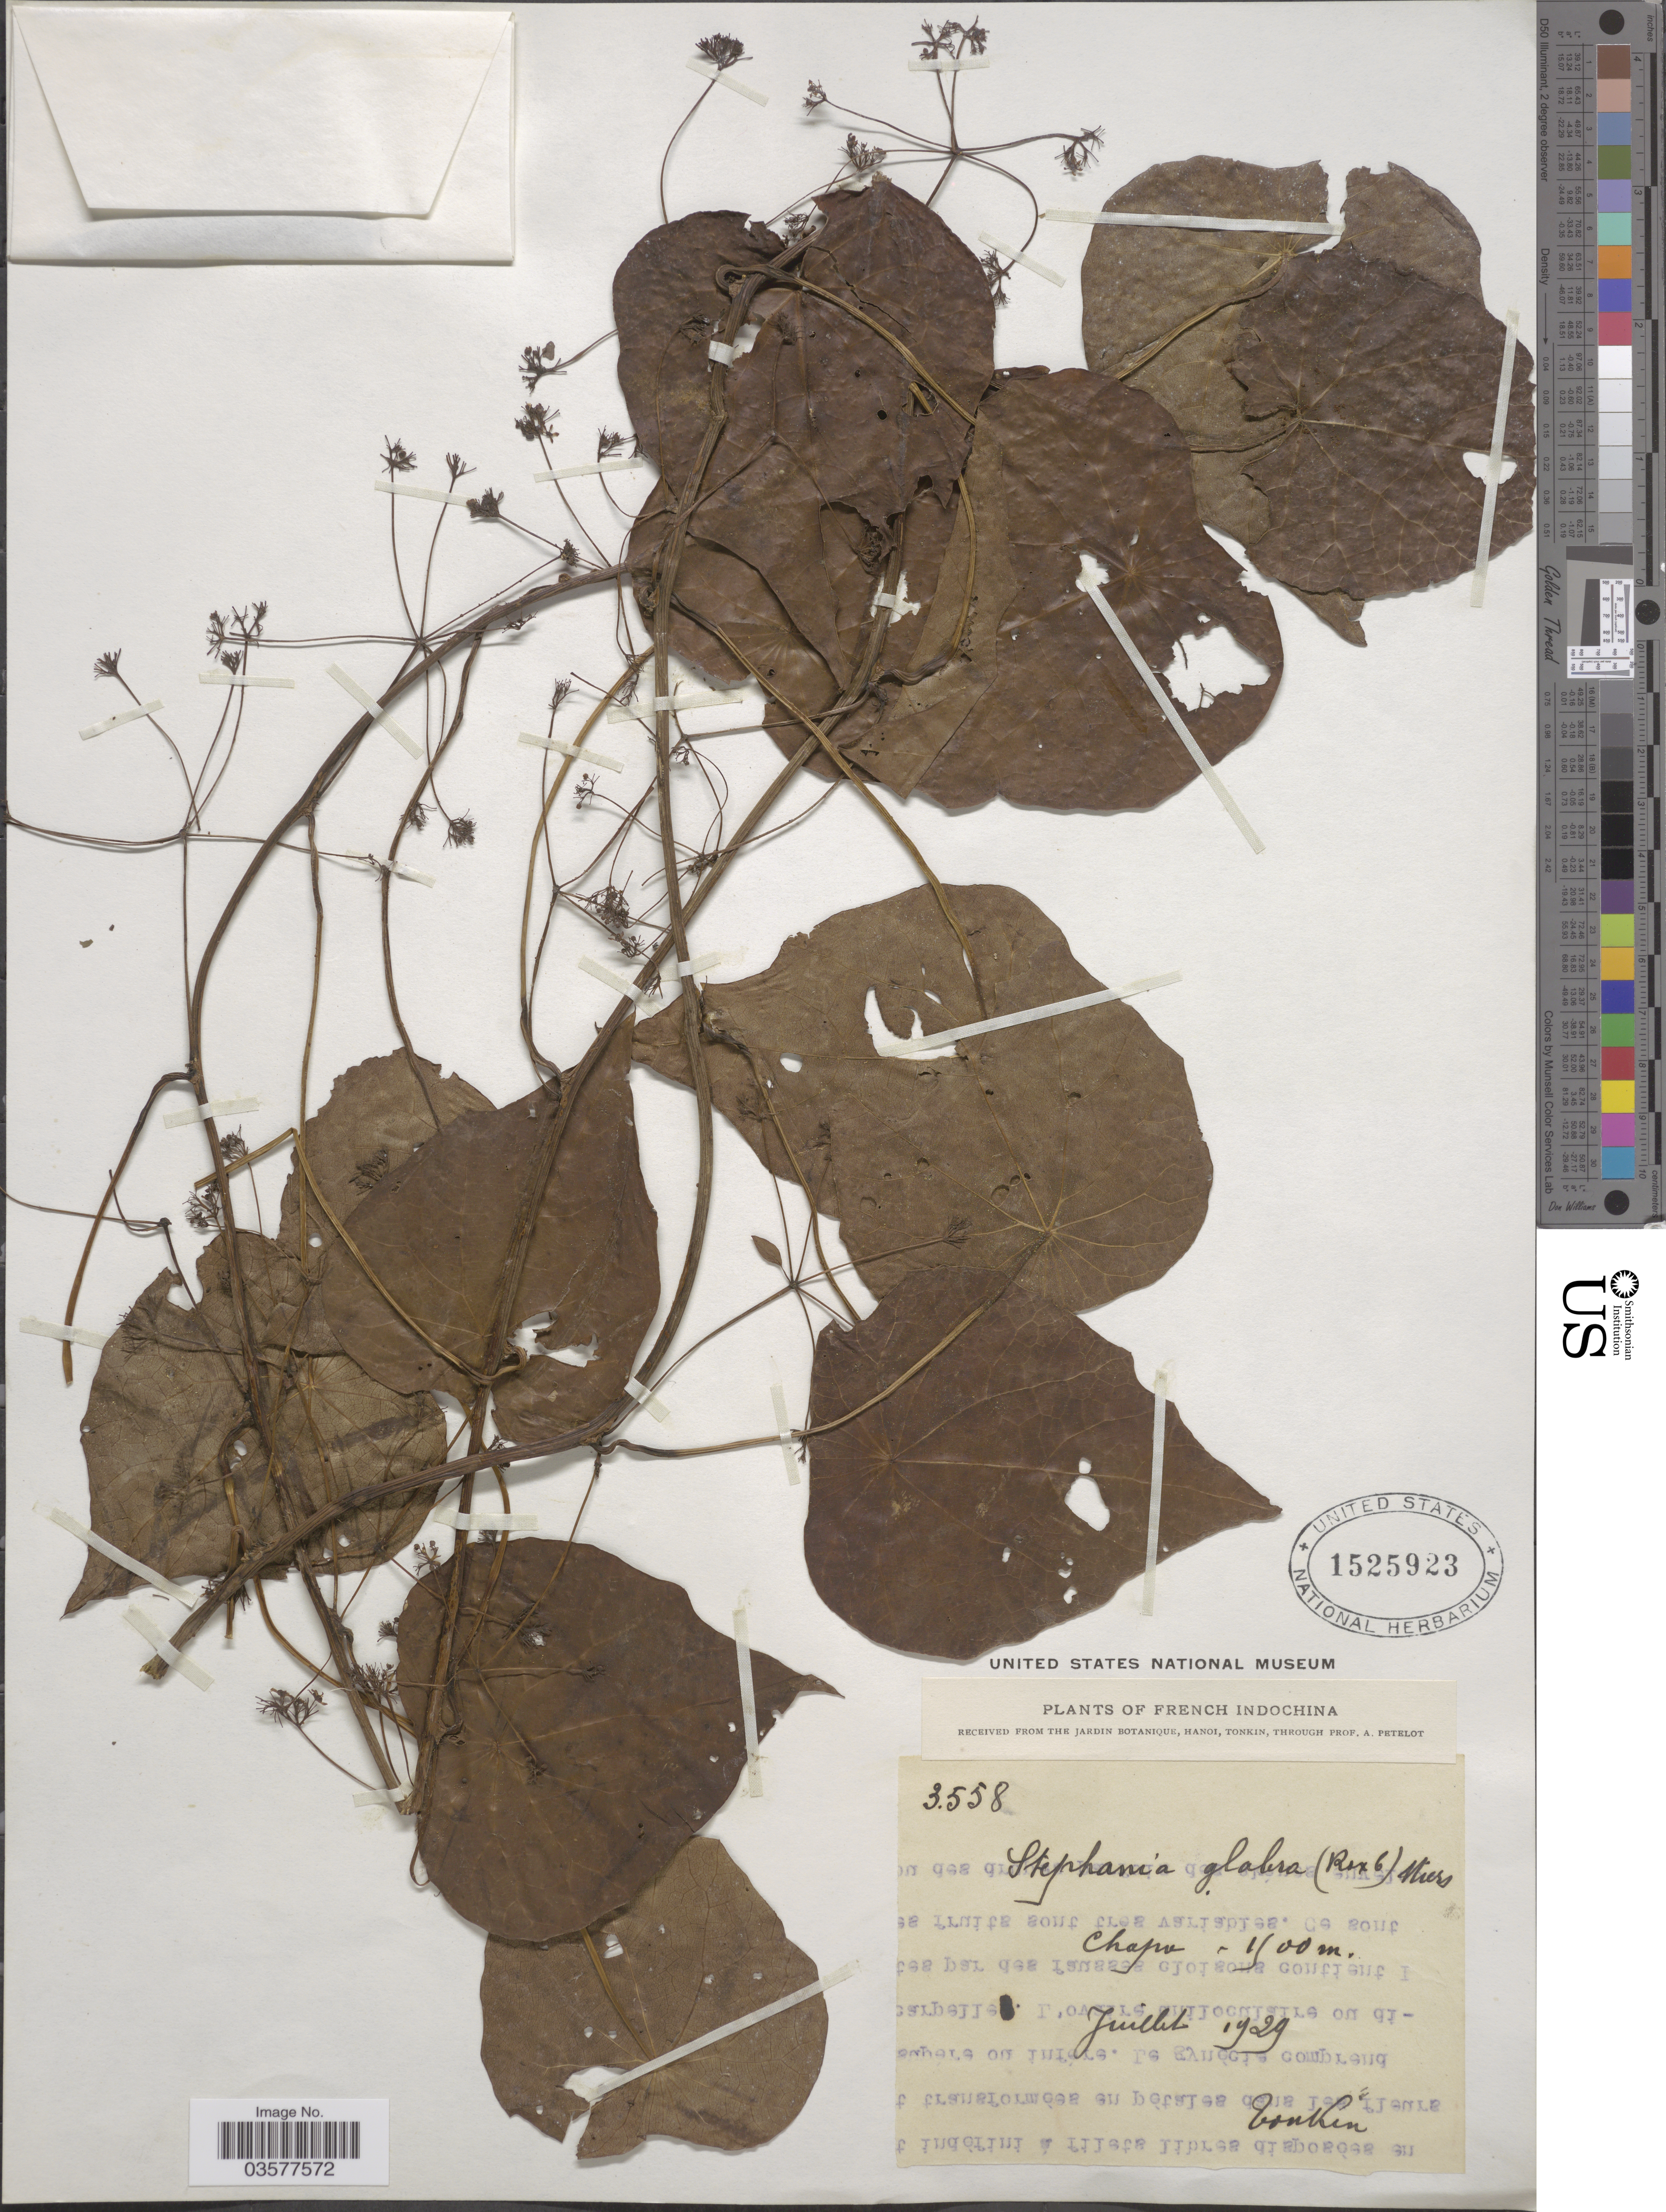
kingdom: Plantae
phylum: Tracheophyta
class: Magnoliopsida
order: Ranunculales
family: Menispermaceae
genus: Stephania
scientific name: Stephania glabra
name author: (Roxb.) Miers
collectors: Pételot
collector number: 3558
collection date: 1929-07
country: Vietnam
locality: French Indochina. Chapa.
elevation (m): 1500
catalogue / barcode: US 1525923